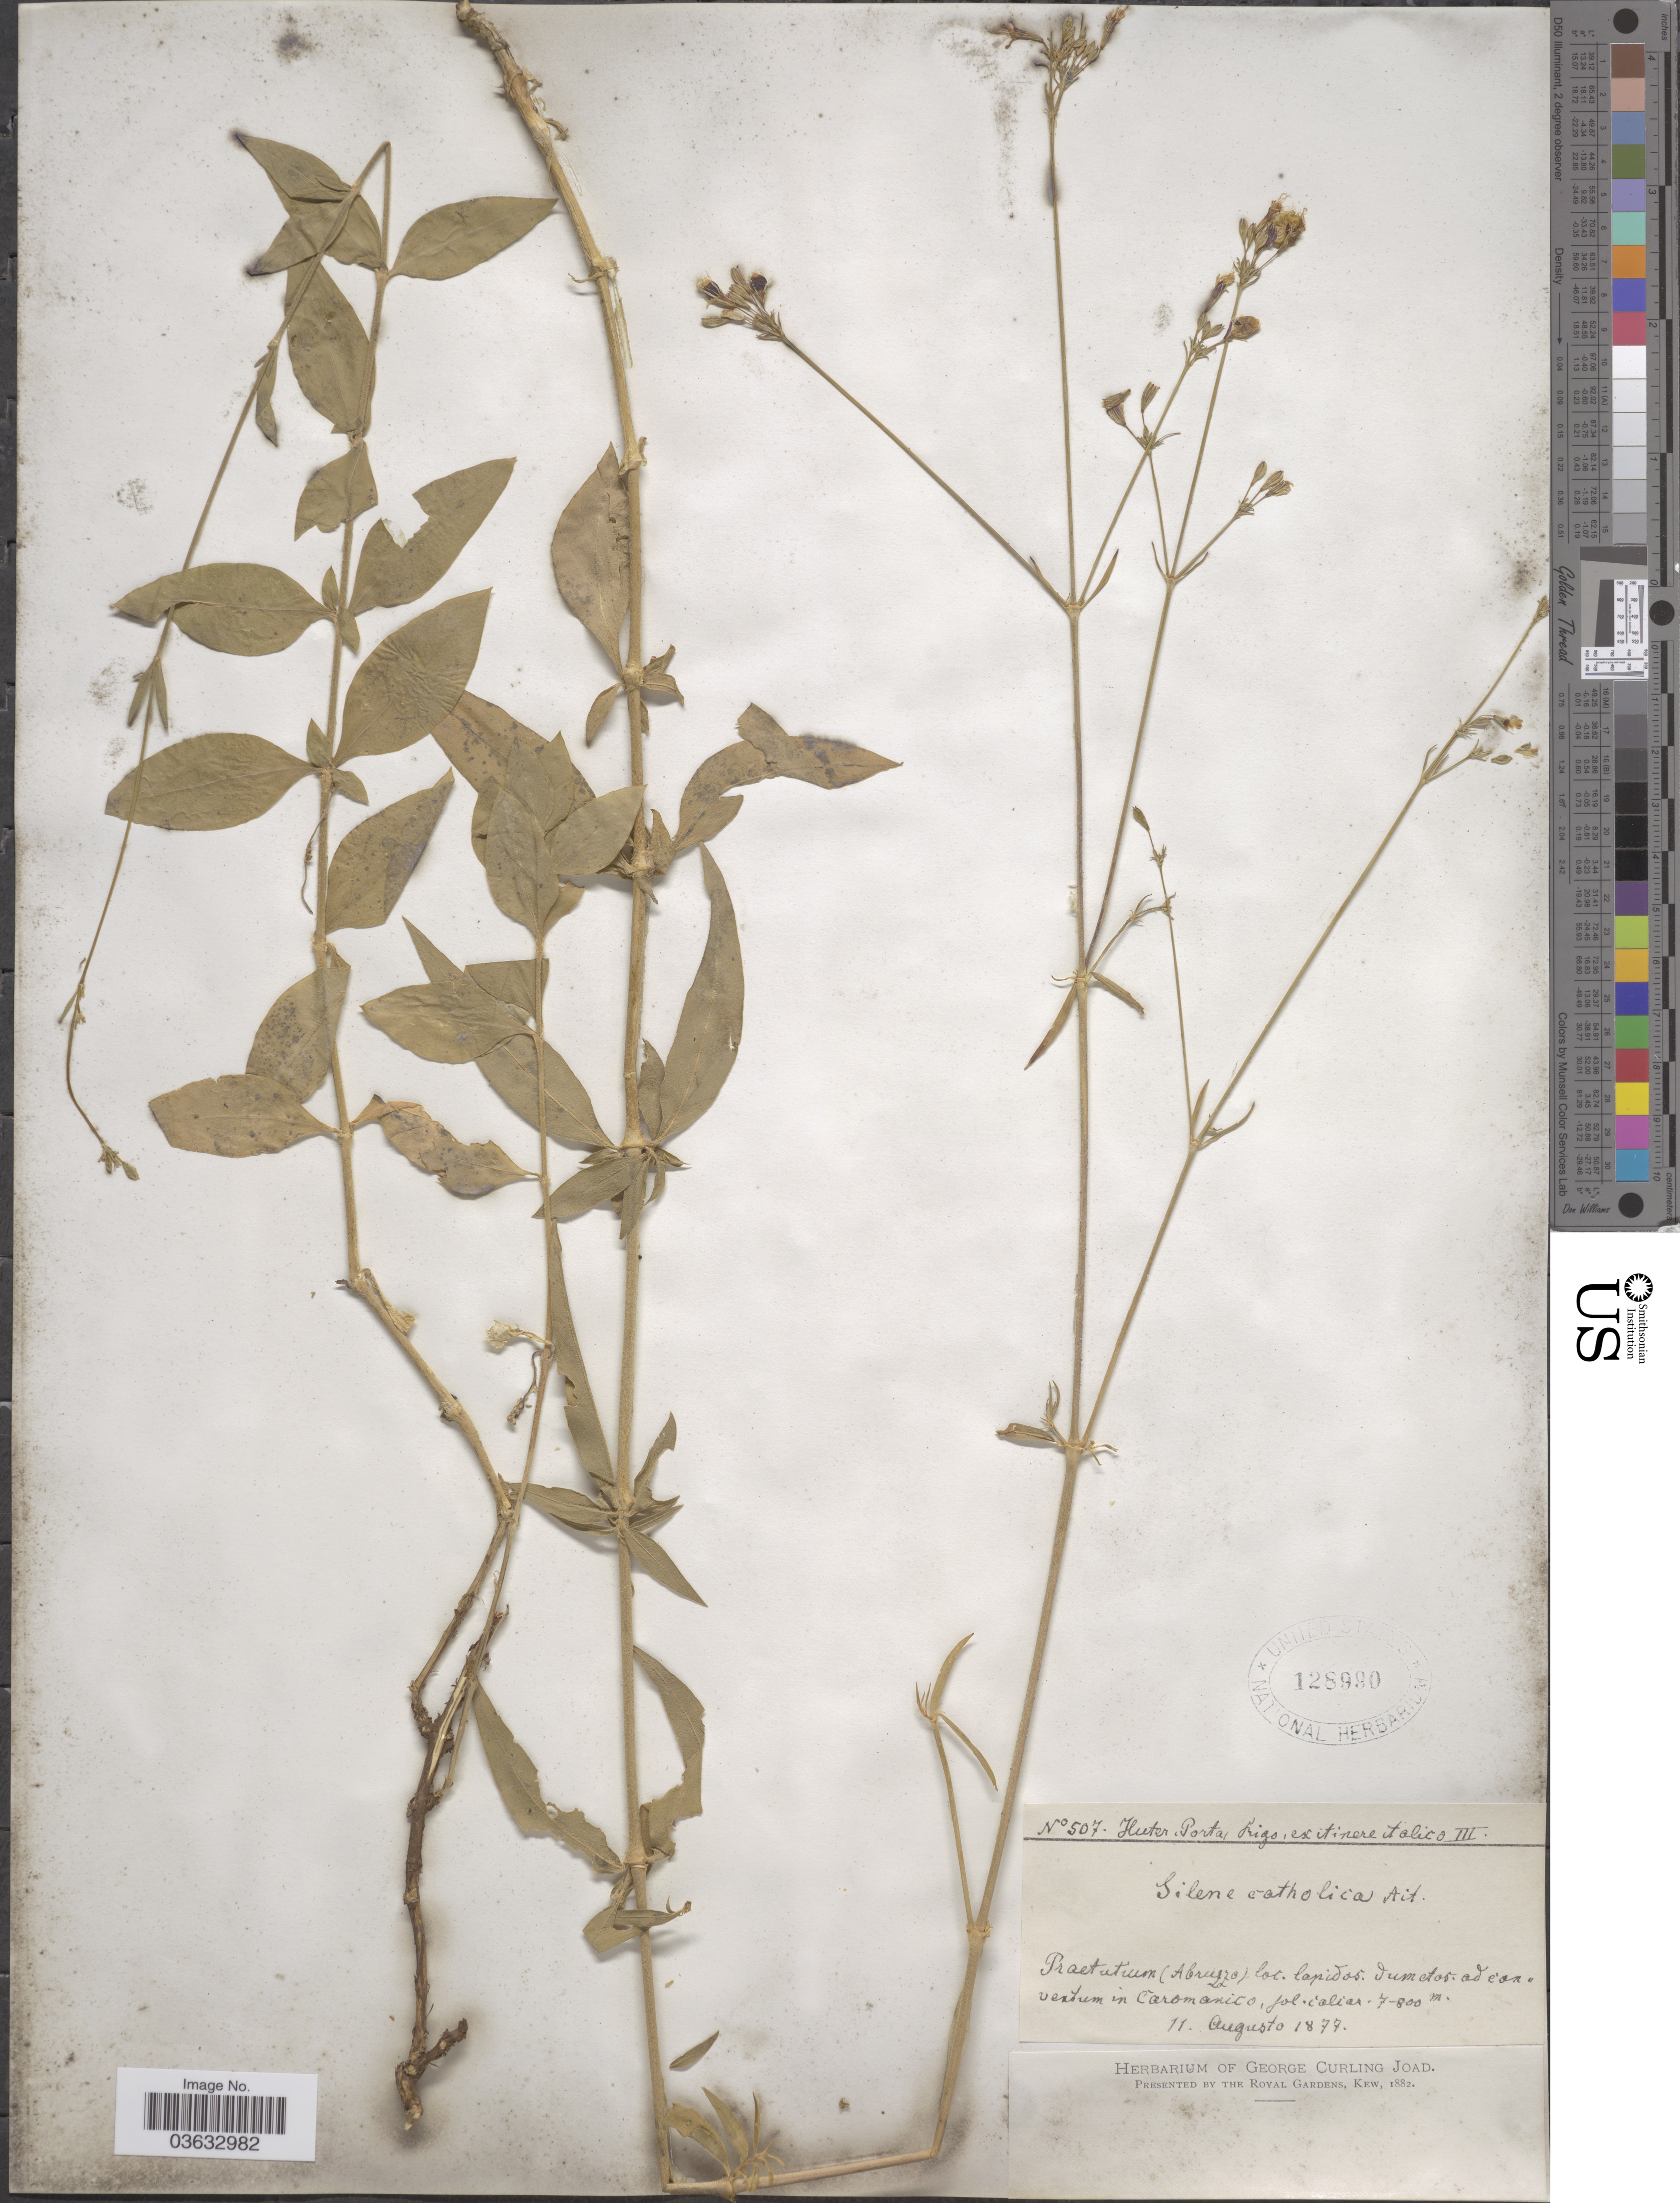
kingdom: Plantae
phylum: Tracheophyta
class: Magnoliopsida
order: Caryophyllales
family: Caryophyllaceae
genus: Silene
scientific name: Silene catholica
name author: (L.) W.T. Aiton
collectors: -. Huter, Porta & -. Frigo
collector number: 507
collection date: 1877-08-11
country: Italy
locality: Italico. Prætutium (Abruzzo) loc. lapidos, dumetos, ad eonventum [interpreted] in Caromanico, jol. caliar [interpreted].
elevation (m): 700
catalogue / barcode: US 128990